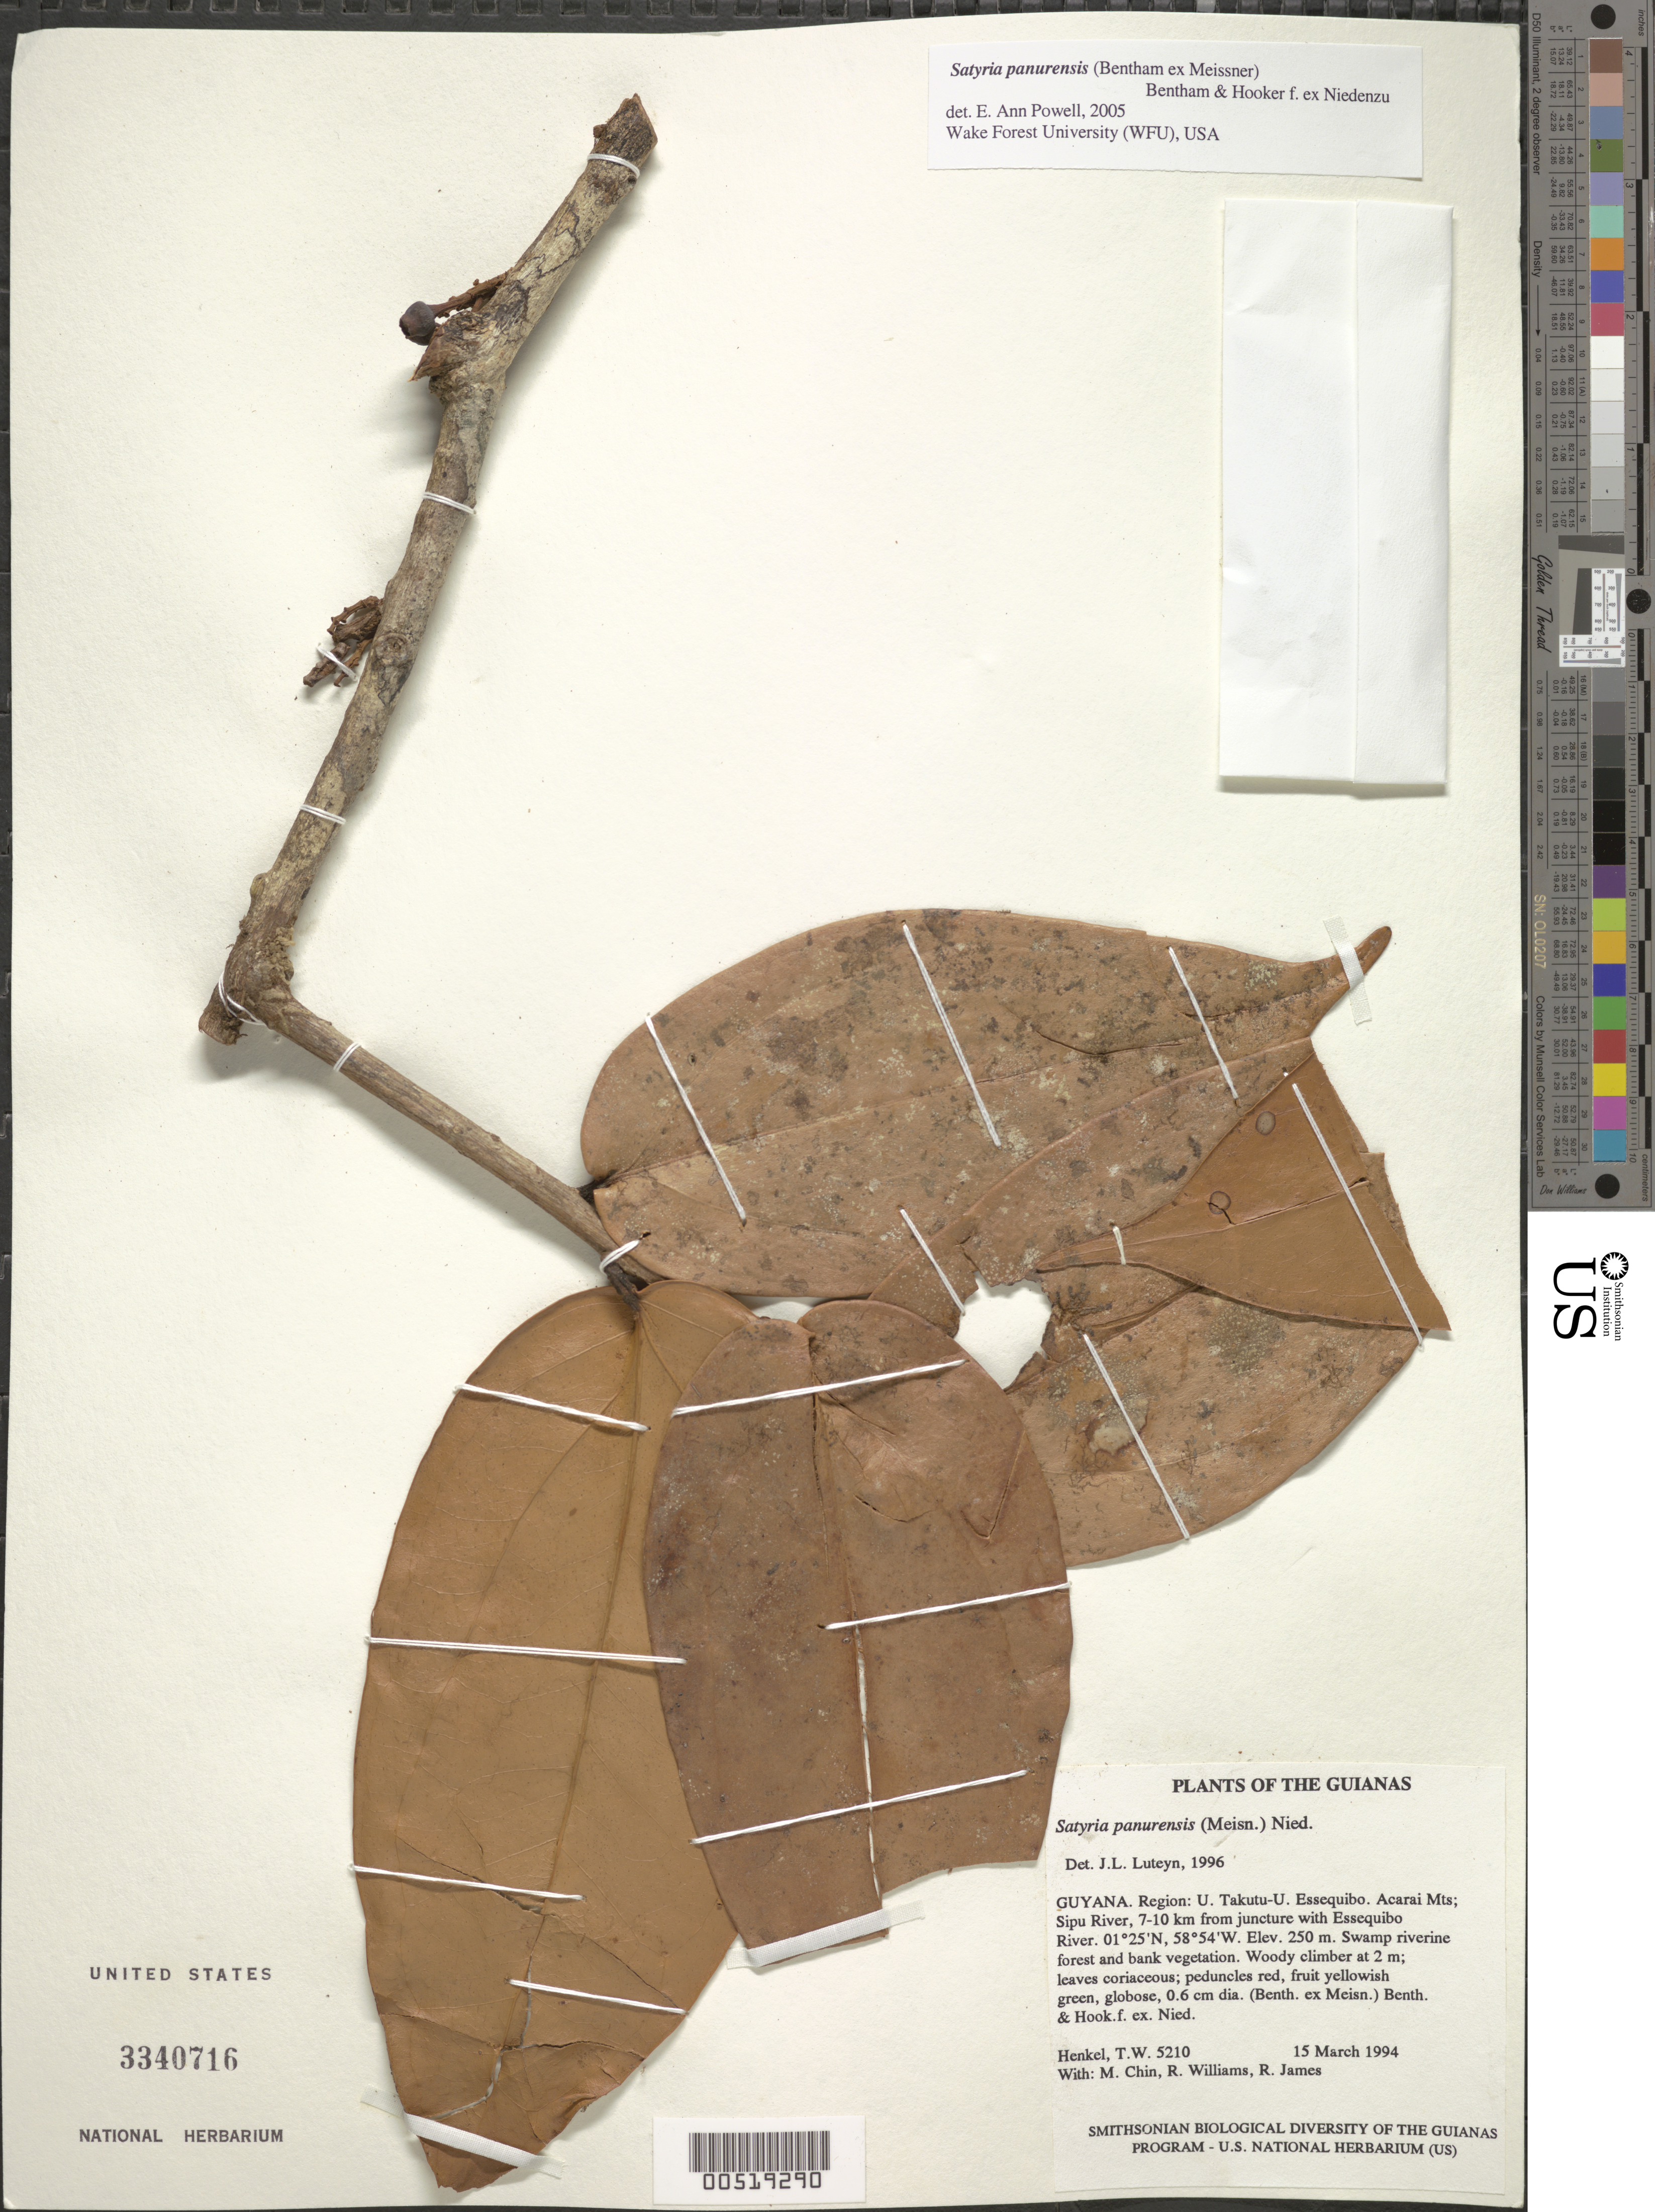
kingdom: Plantae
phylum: Tracheophyta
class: Magnoliopsida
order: Ericales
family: Ericaceae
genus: Satyria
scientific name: Satyria panurensis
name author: (Benth. ex Meisn.) Benth. & Hook. f. ex Nied.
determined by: Luteyn, J. L.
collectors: T. Henkel, M. Chin, R. Williams & R. James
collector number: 5210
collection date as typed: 15 March 1994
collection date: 1994-03-15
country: Guyana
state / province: U. Takutu-U. Essequibo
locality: Acarai Mts; Sipu River, 7-10 km from juncture with Essequibo River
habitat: Swamp riverine forest and bank vegetation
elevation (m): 250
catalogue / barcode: US 3340716